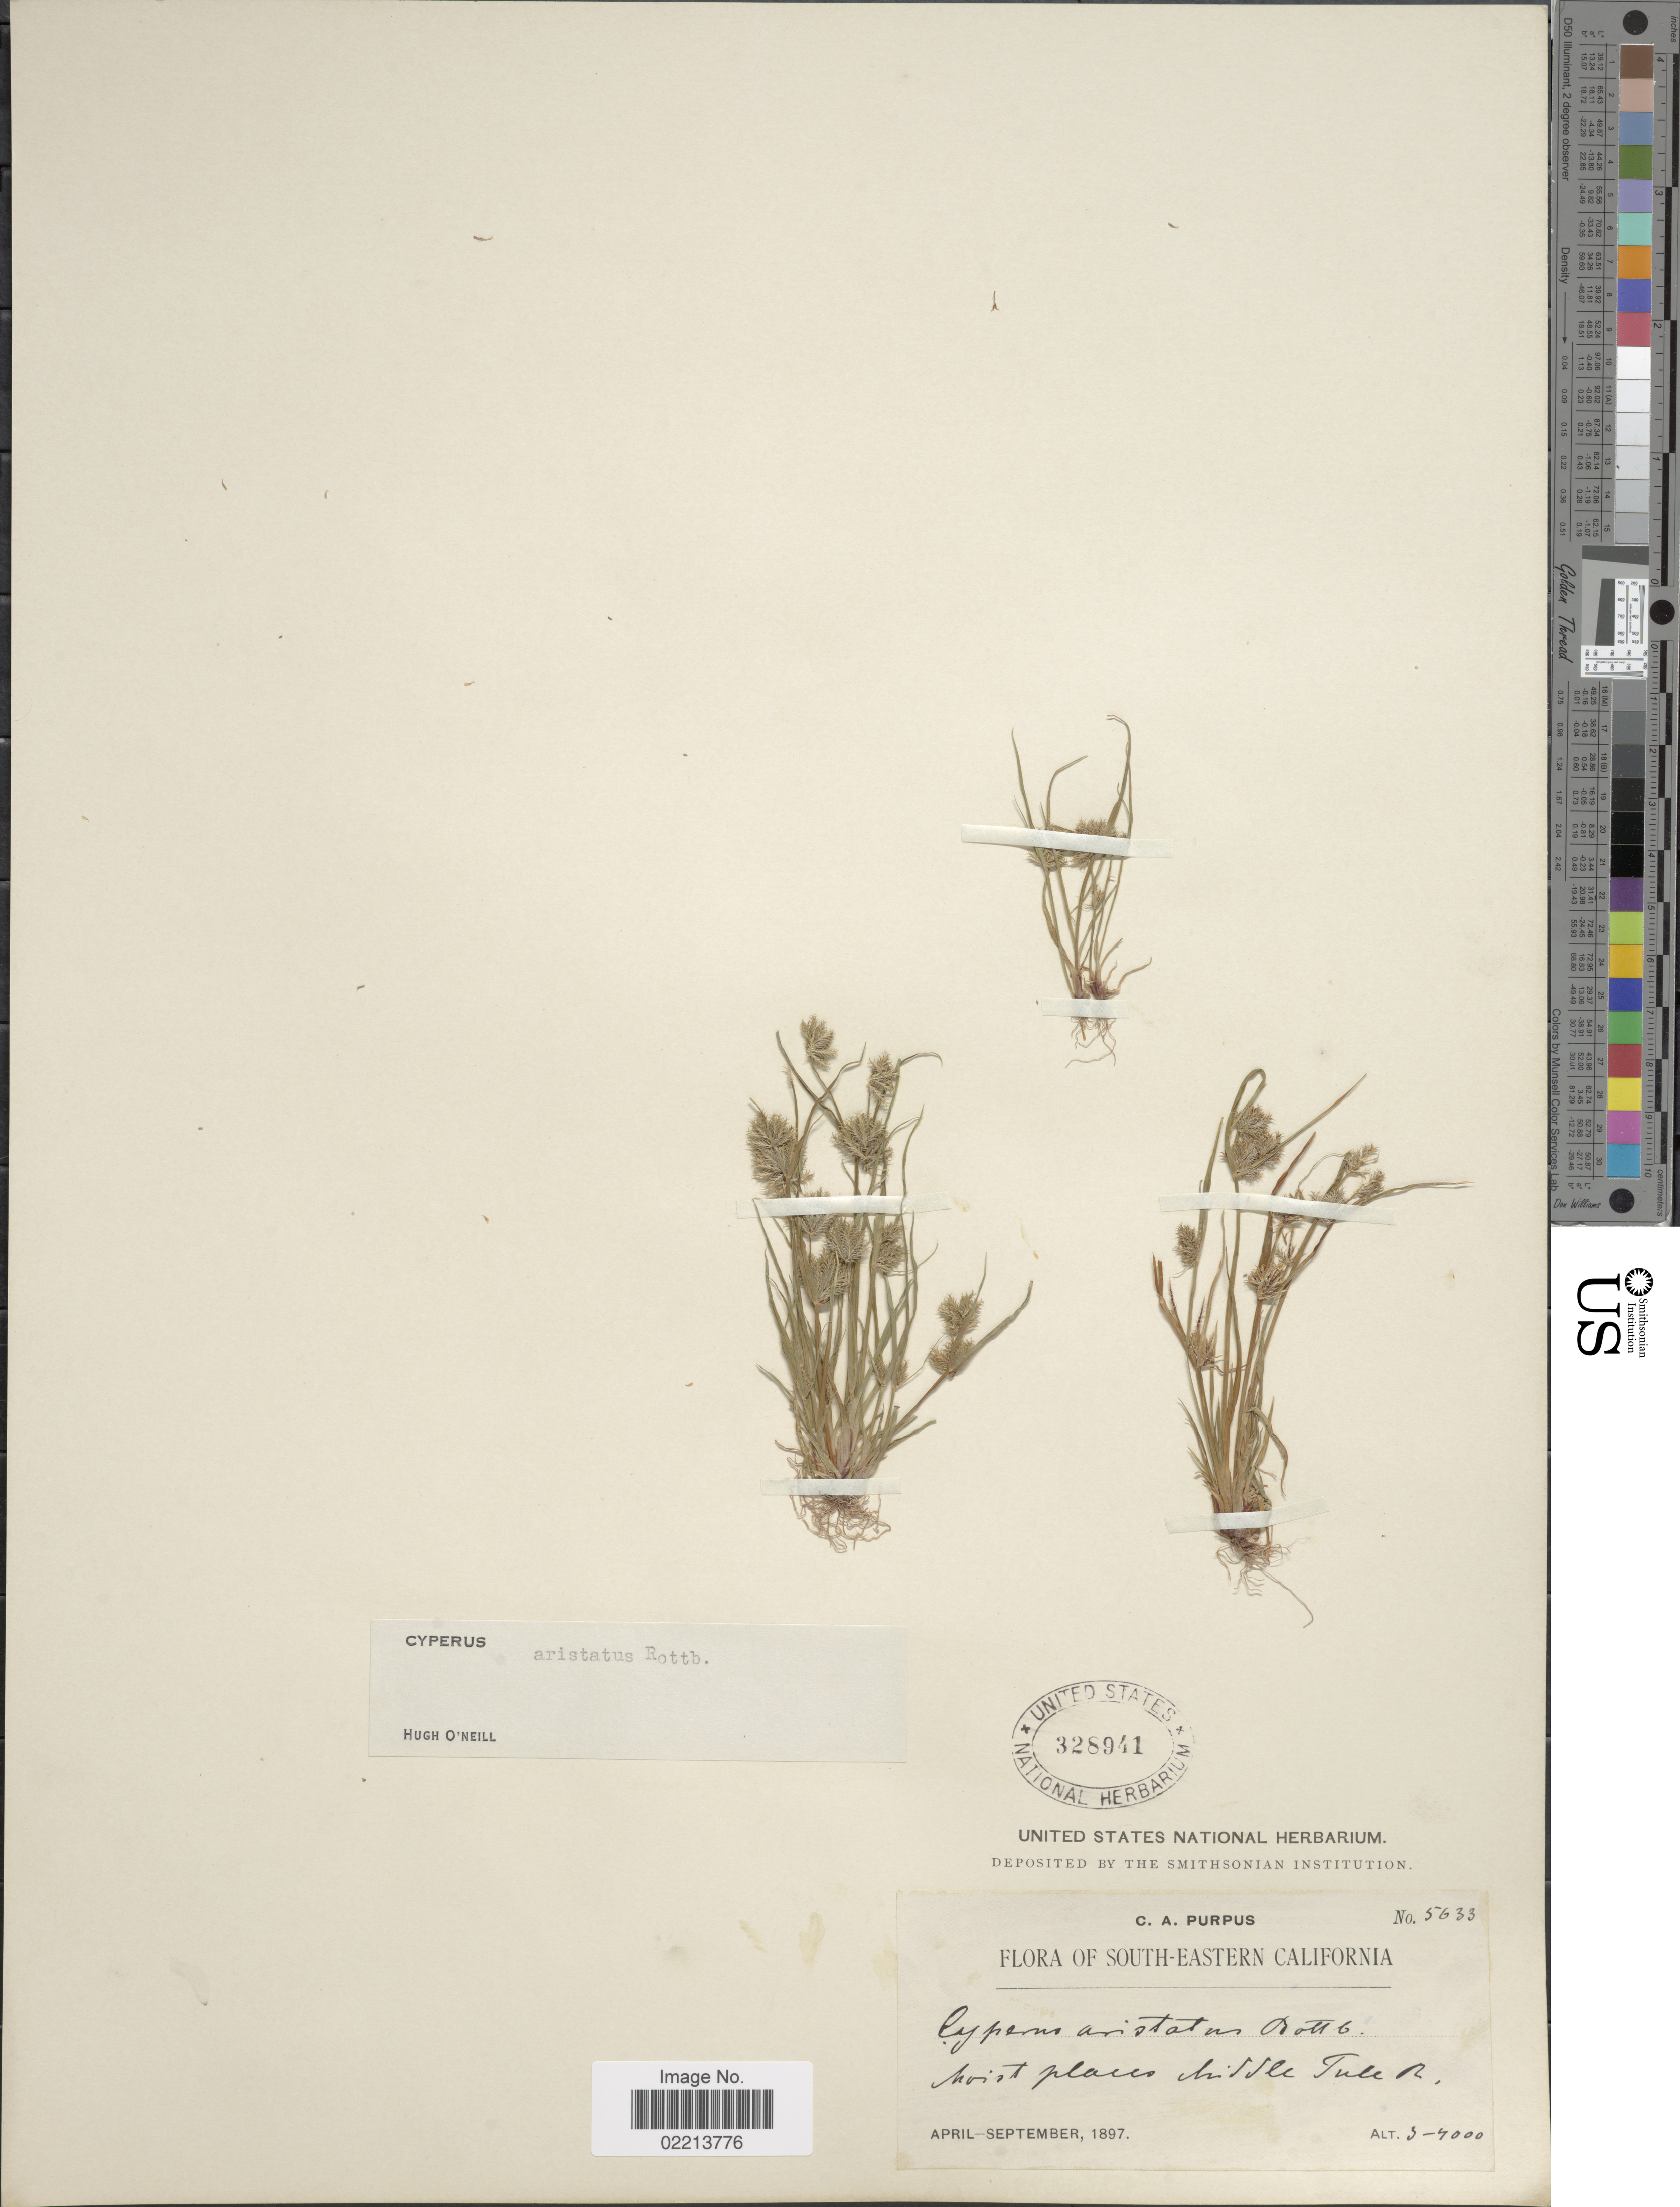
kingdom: Plantae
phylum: Tracheophyta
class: Liliopsida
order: Poales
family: Cyperaceae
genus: Cyperus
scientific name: Cyperus squarrosus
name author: L.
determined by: Strong, Mark T., (BOT), Smithsonian Institution - National Museum of Natural History (UNITED STATES)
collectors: C. A. Purpus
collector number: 5633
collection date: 1897-04/1897-09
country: United States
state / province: California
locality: South-Eastern California, moist places Middle Tule R.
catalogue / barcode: US 328941